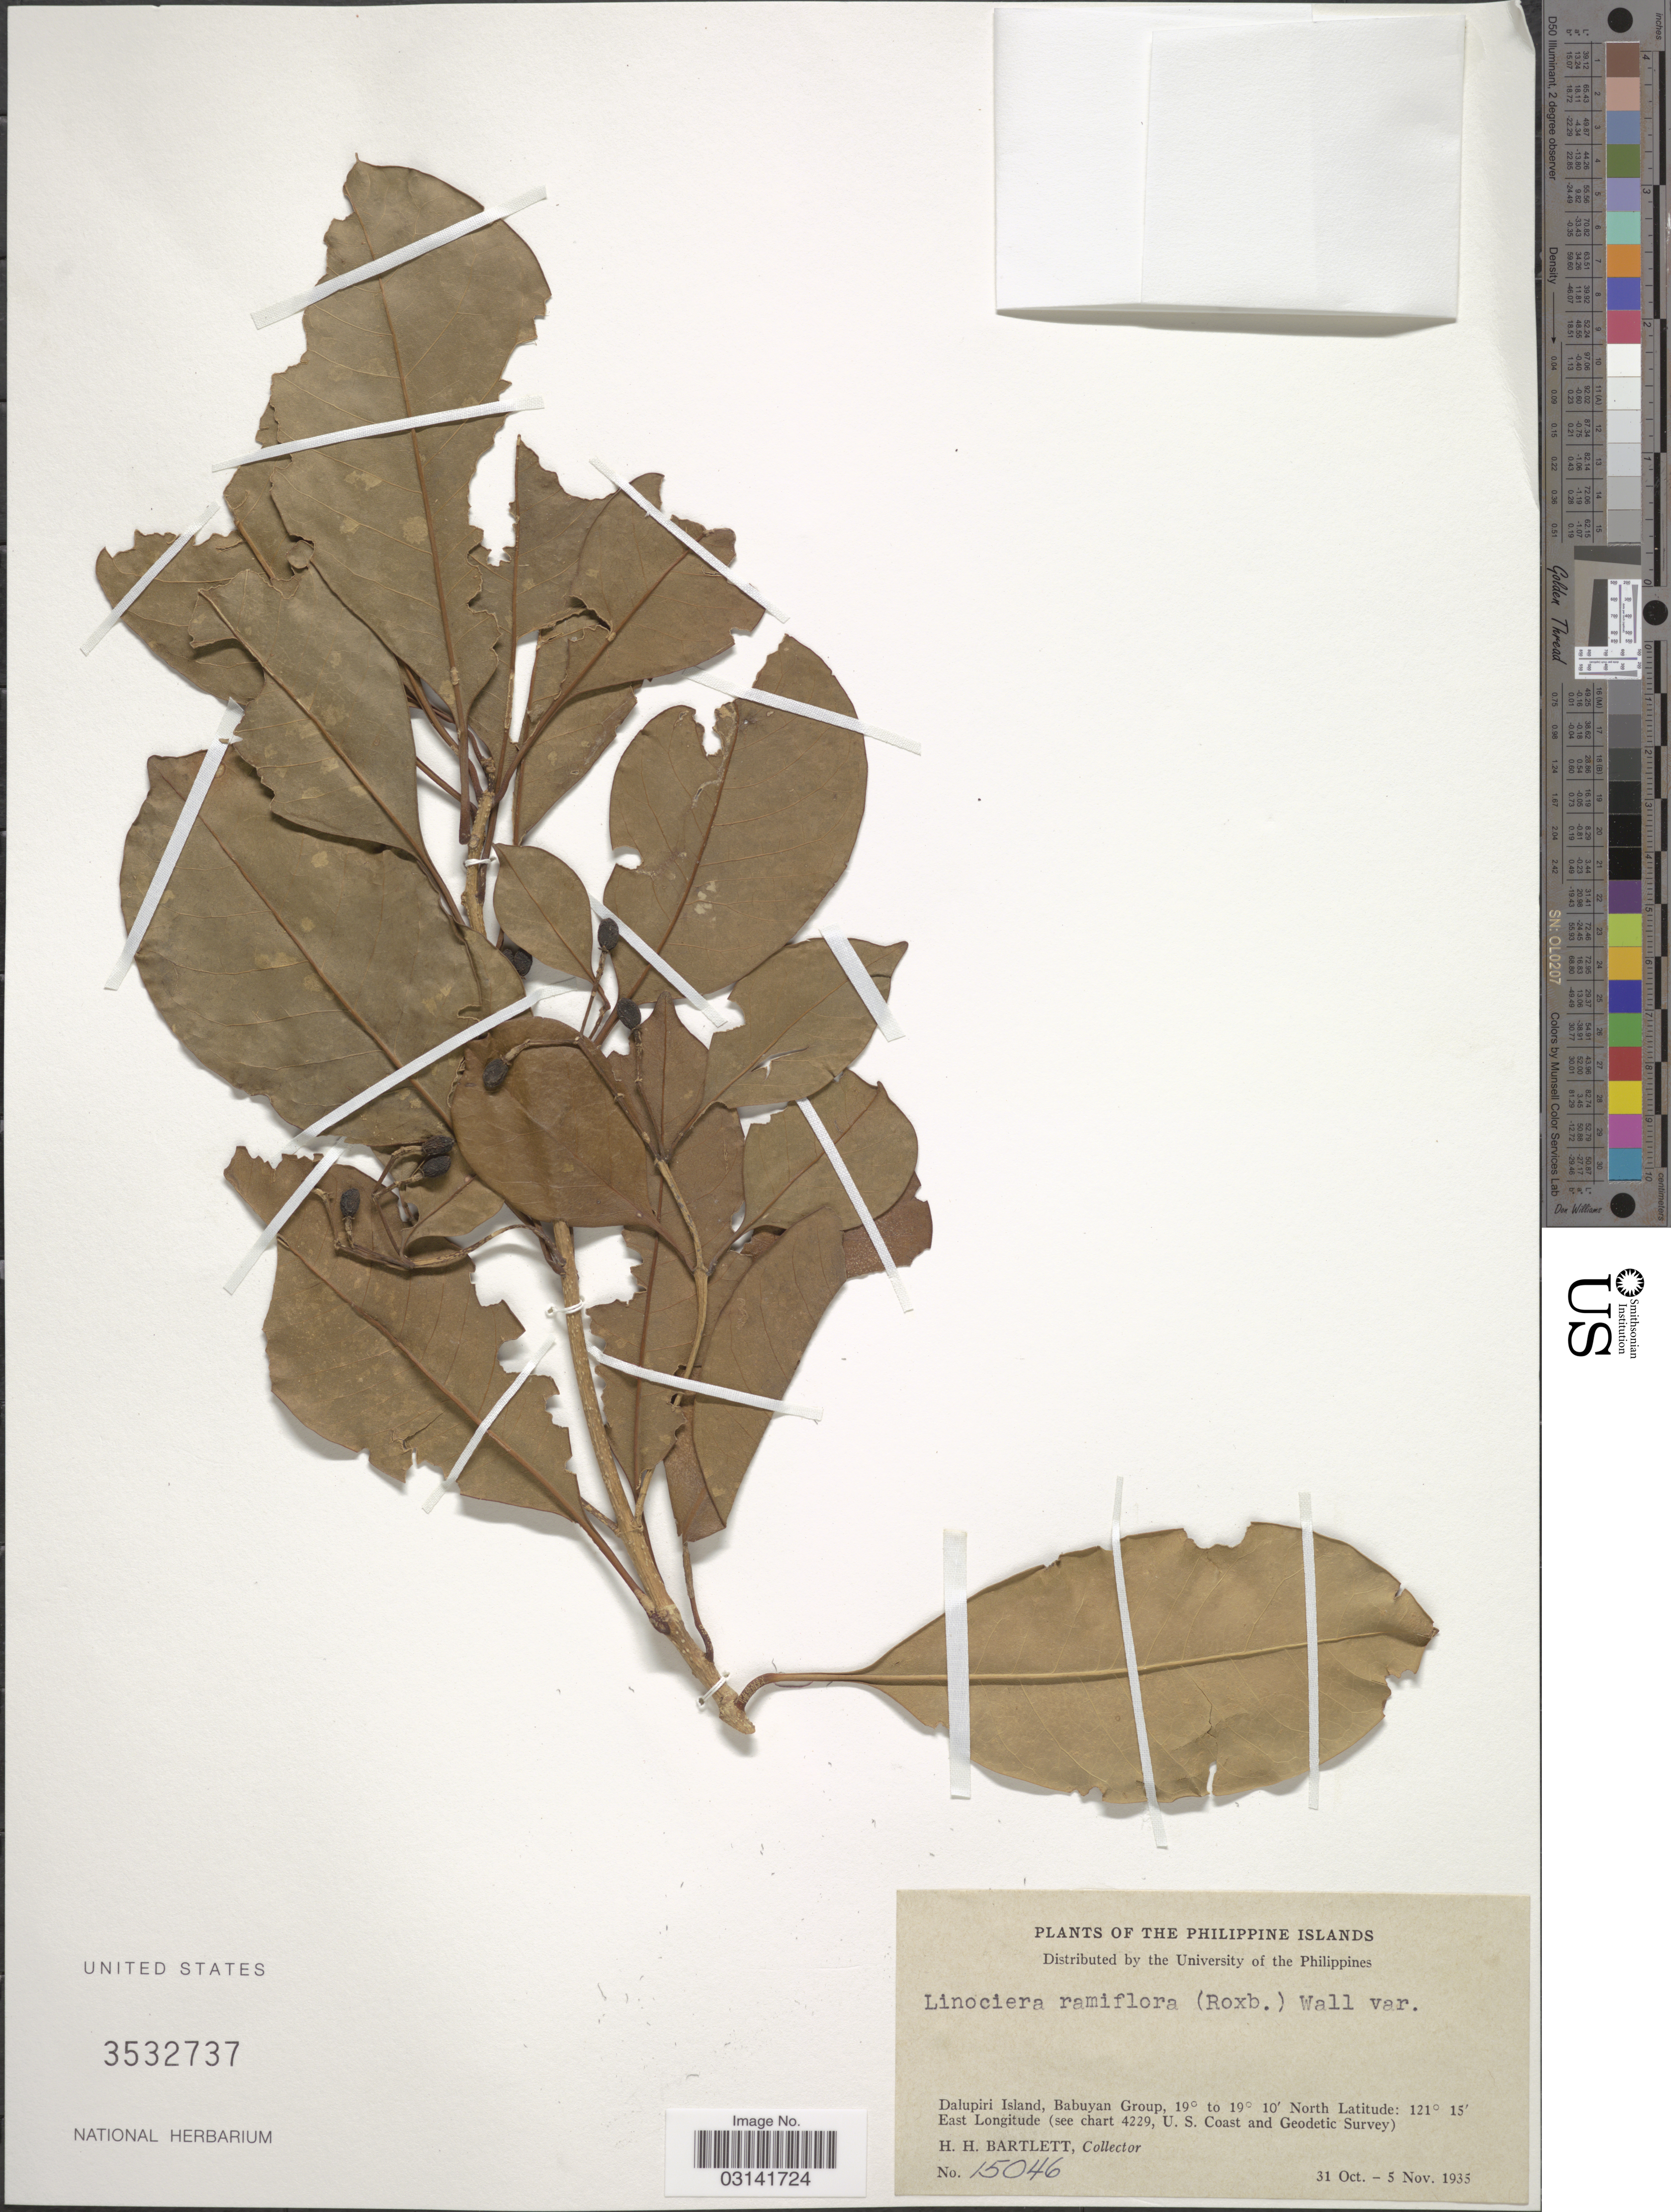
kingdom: Plantae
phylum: Tracheophyta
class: Magnoliopsida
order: Lamiales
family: Oleaceae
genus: Chionanthus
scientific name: Chionanthus ramiflorus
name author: Roxb.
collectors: H. H. Bartlett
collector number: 15046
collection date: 1935-10-31/1935-11-05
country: Philippines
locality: Dalupiri Island, Babuyan Group.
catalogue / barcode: US 3532737